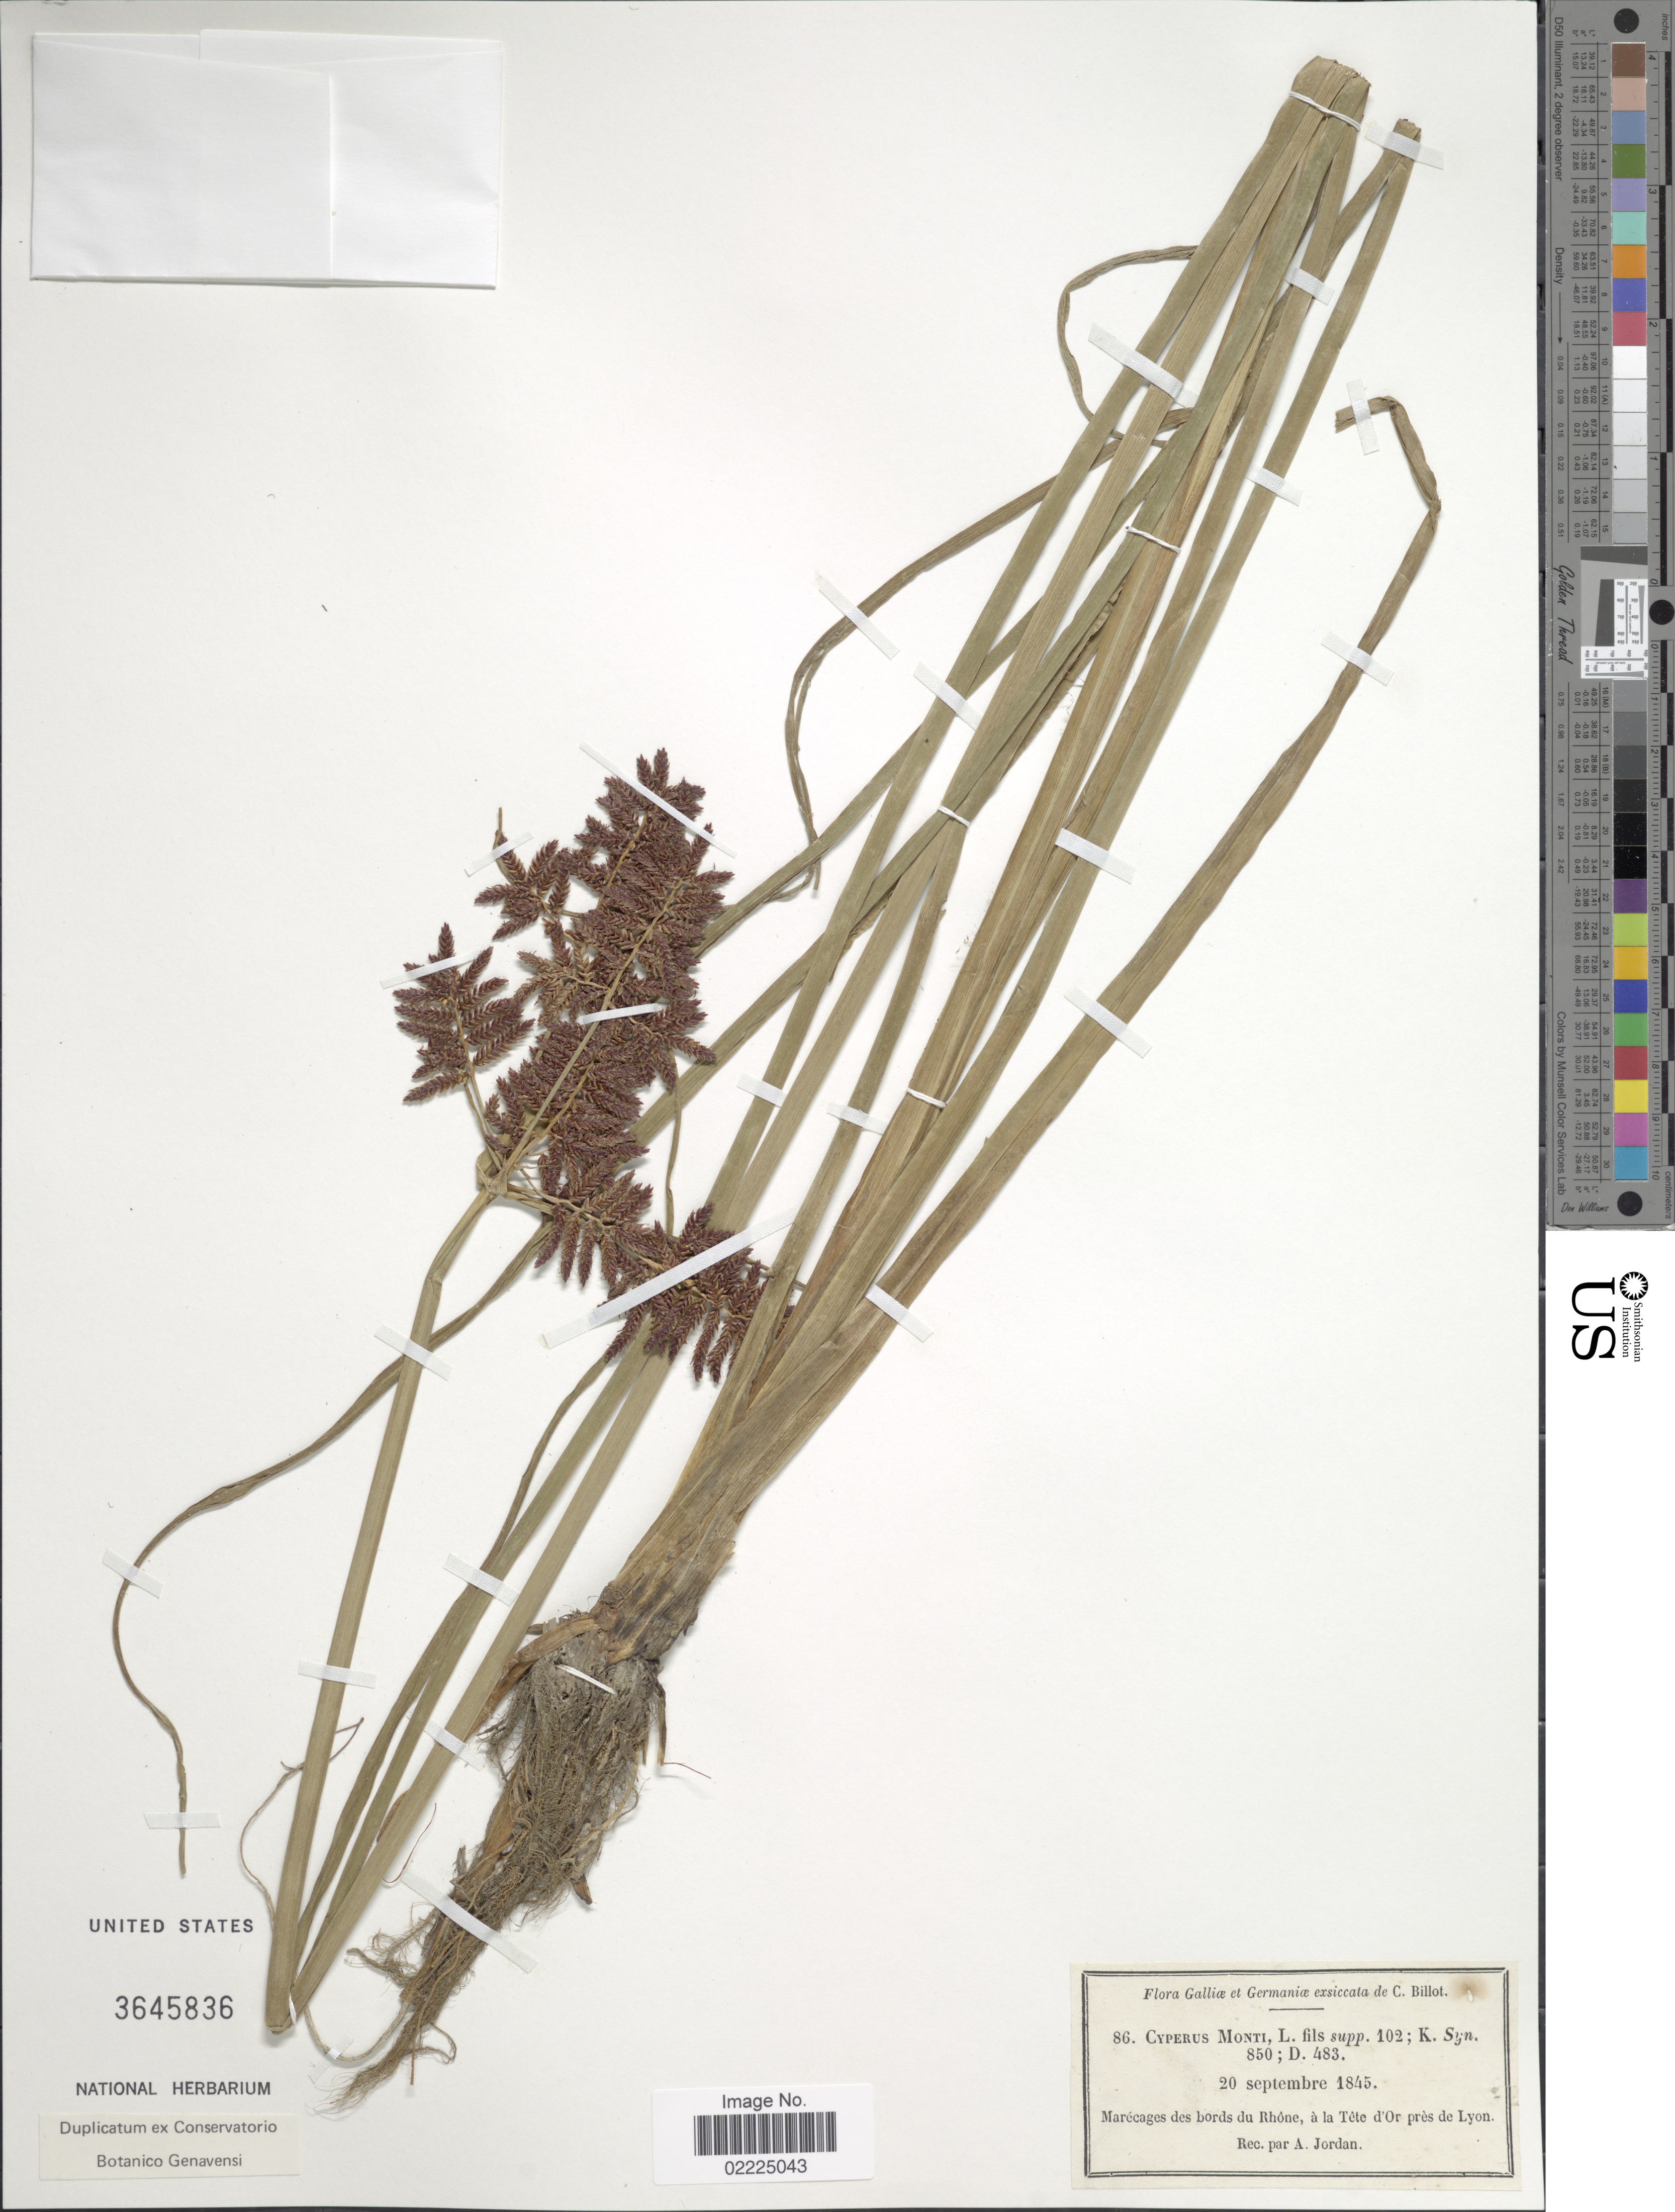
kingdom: Plantae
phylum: Tracheophyta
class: Liliopsida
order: Poales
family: Cyperaceae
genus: Cyperus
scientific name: Cyperus serotinus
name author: Rottb.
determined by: Strong, Mark T., (BOT), Smithsonian Institution - National Museum of Natural History (UNITED STATES)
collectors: A. Jordan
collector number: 86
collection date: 1845-09-20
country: France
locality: Galliæ et Germaniæ, Marécages des bords du Rhône, à la Tête d'Or près de Lyon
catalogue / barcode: US 3645836